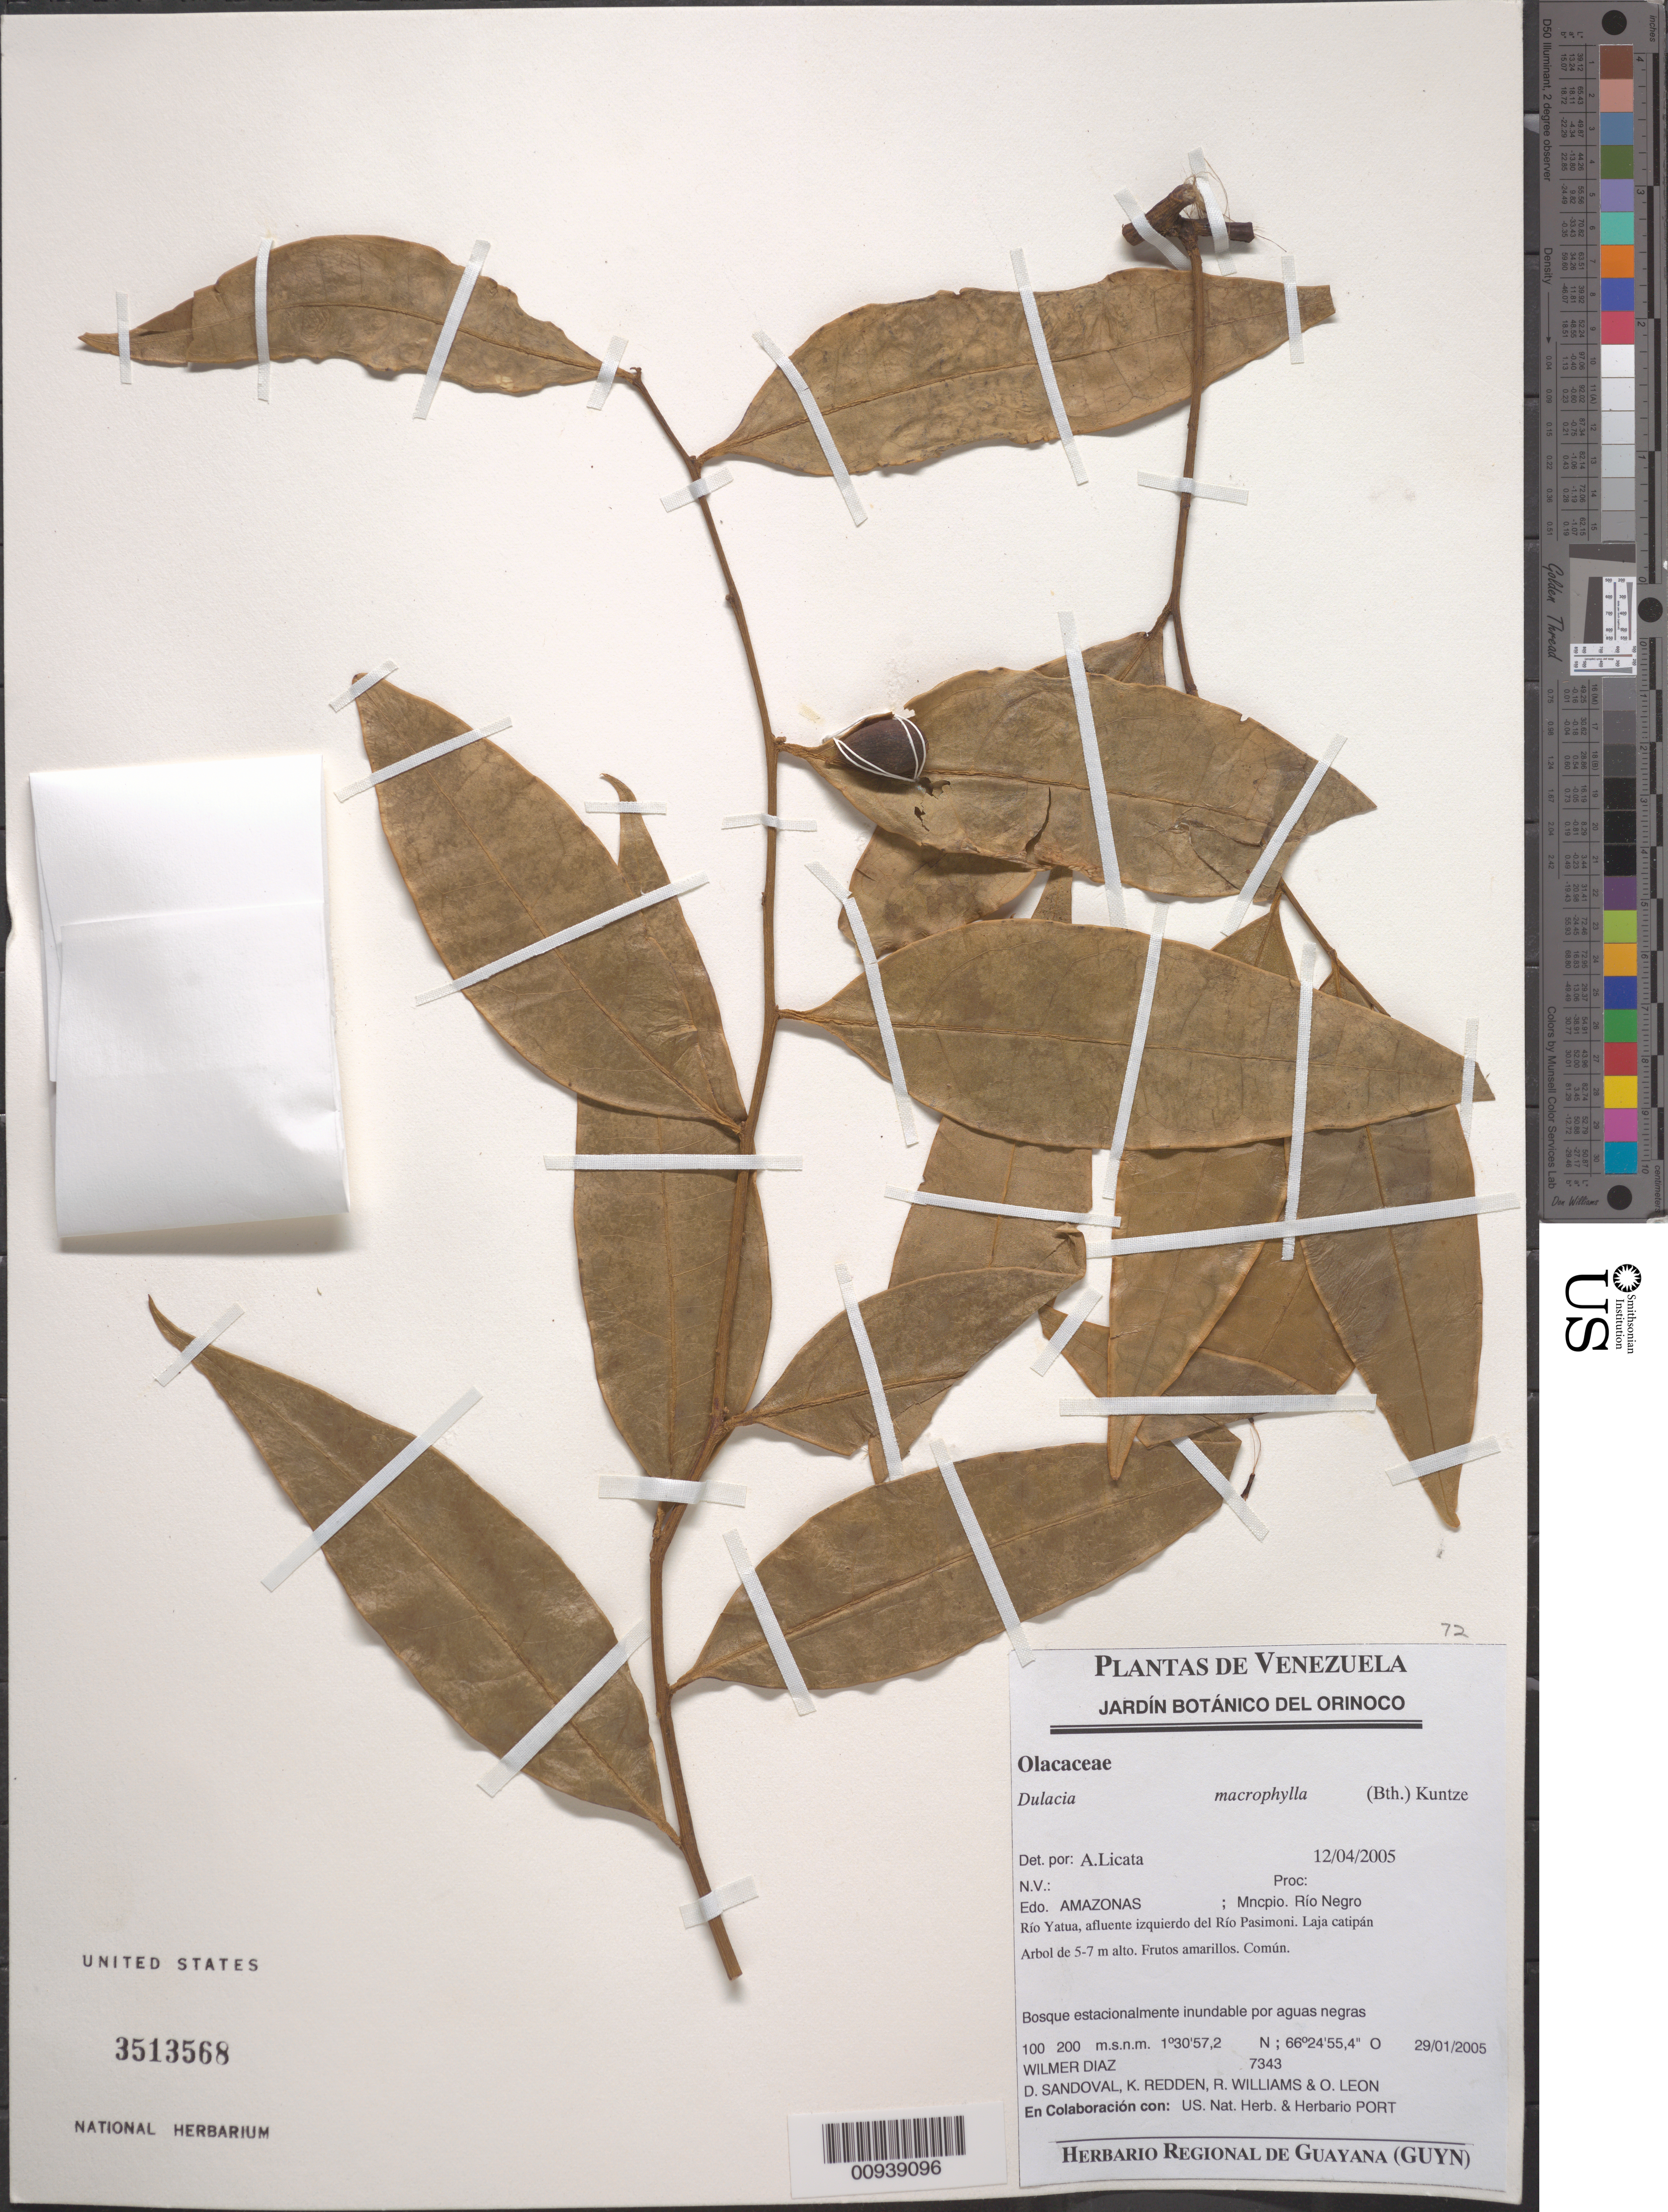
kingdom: Plantae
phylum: Tracheophyta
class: Magnoliopsida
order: Santalales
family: Olacaceae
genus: Dulacia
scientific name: Dulacia macrophylla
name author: (Benth.) Kuntze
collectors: W. Díaz P., D. Sandoval, K. M. Redden, R. Williams & O. León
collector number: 7343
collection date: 2005-01-29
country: Venezuela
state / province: Amazonas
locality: Mncpio. Río Negro. Río Yatua, afluente izquierdo del Río Pasimoni.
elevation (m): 100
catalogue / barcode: US 3513568